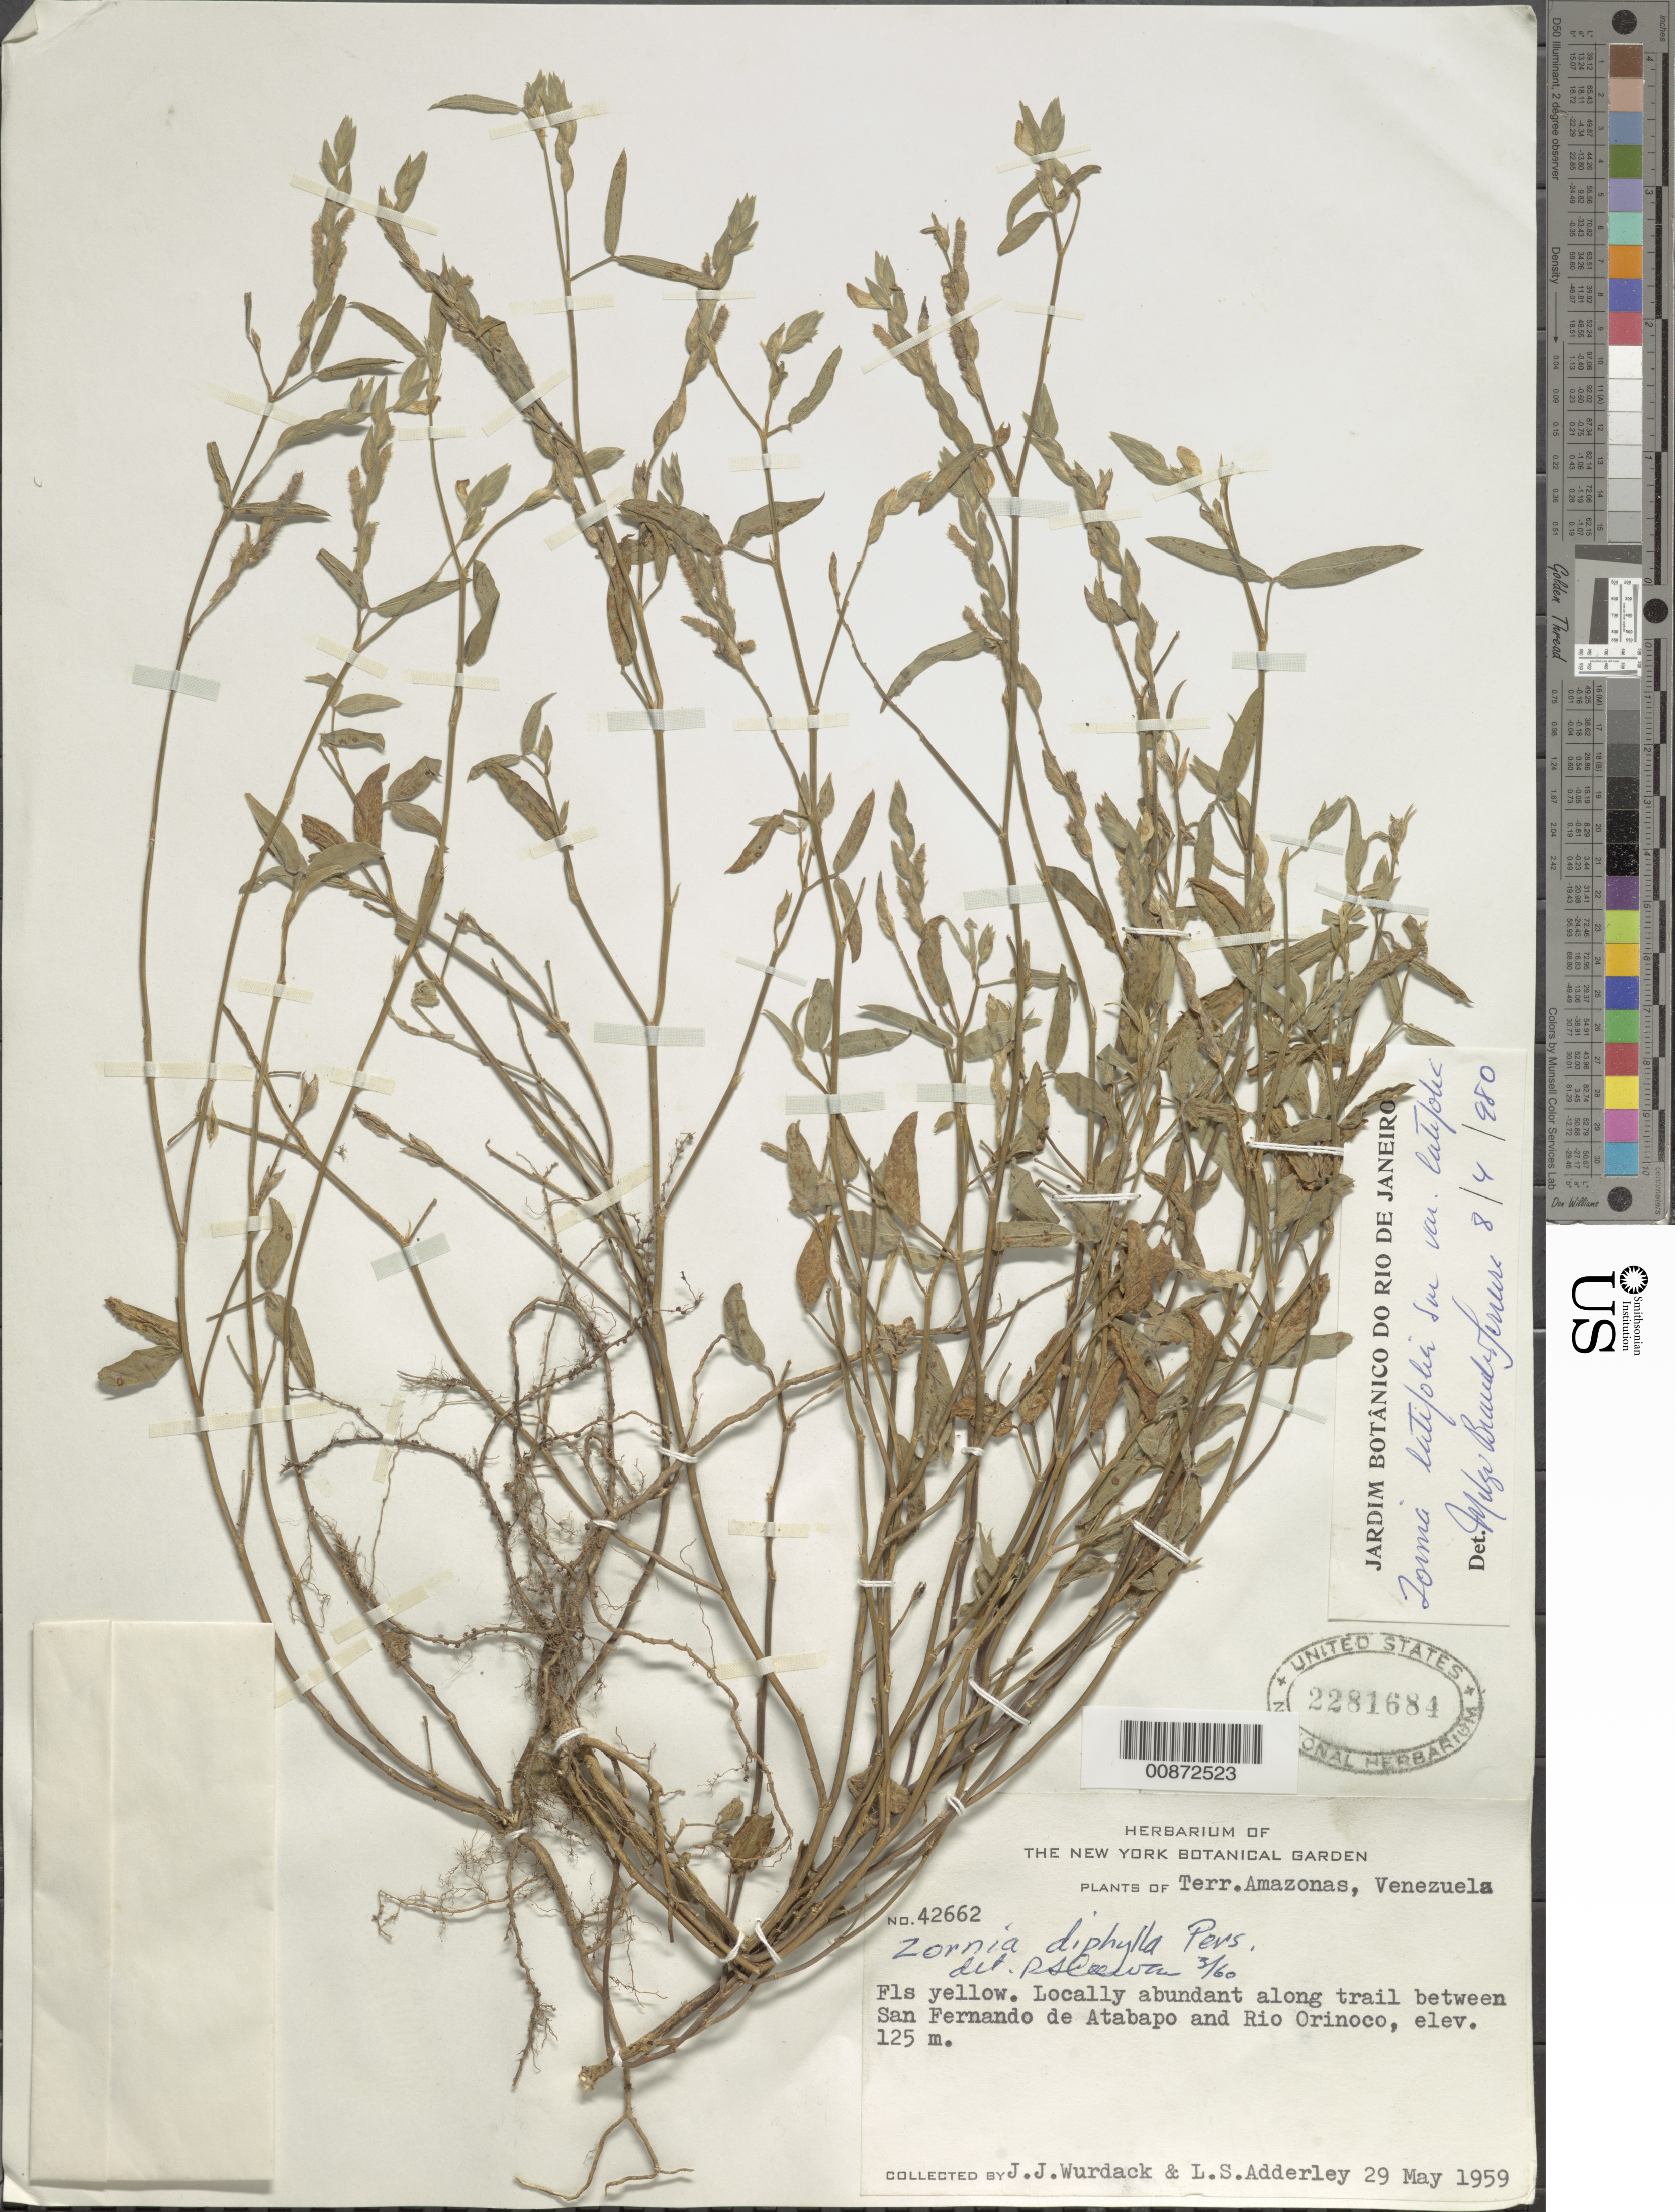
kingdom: Plantae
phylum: Tracheophyta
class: Magnoliopsida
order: Fabales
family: Fabaceae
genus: Zornia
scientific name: Zornia latifolia var. latifolia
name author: Sm.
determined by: Ferrera, M. B.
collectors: J. J. Wurdack & L. S. Adderley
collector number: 42662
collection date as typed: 29-May-59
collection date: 1959-05-29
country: Venezuela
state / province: Amazonas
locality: Río Orinoco, trail between San Fernando de Atabapo and Río Orinoco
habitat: Along trail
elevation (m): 125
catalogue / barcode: US 2281684